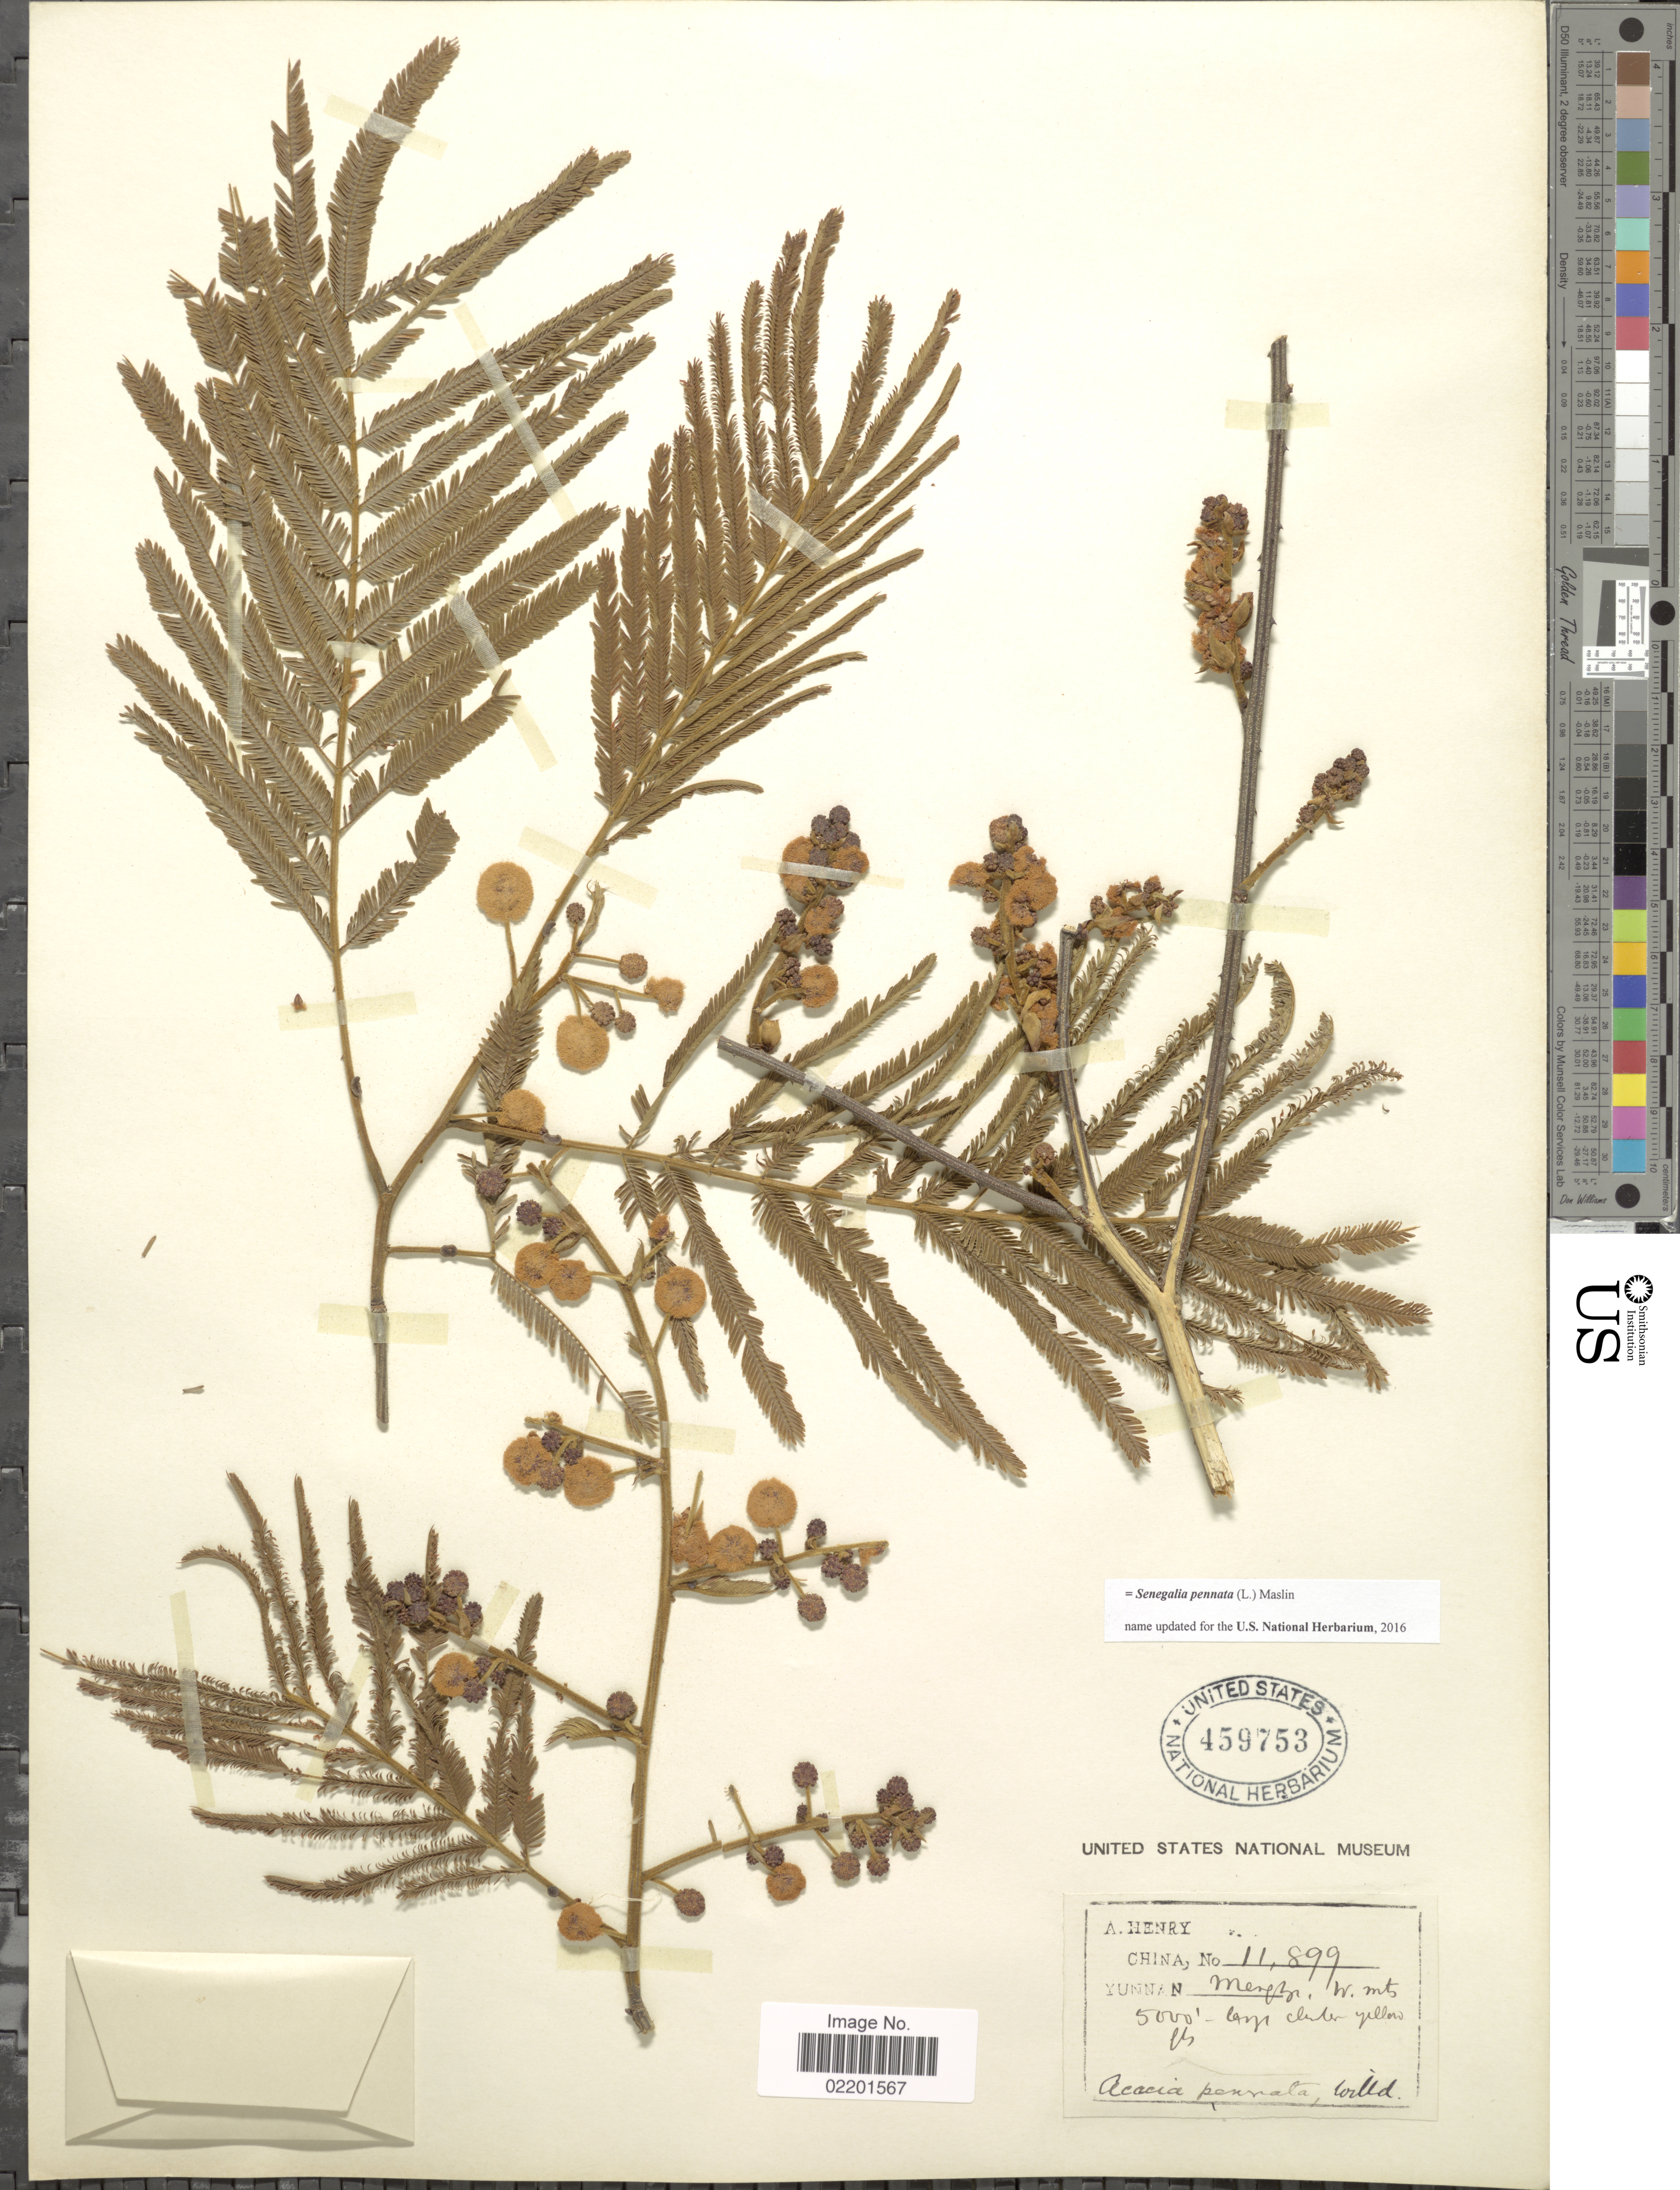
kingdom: Plantae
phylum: Tracheophyta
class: Magnoliopsida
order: Fabales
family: Fabaceae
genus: Senegalia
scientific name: Senegalia pennata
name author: (L.) Maslin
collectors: A. Henry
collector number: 11899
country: China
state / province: Yunnan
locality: Mengtze. W. mts.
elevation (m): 1524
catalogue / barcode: US 459753